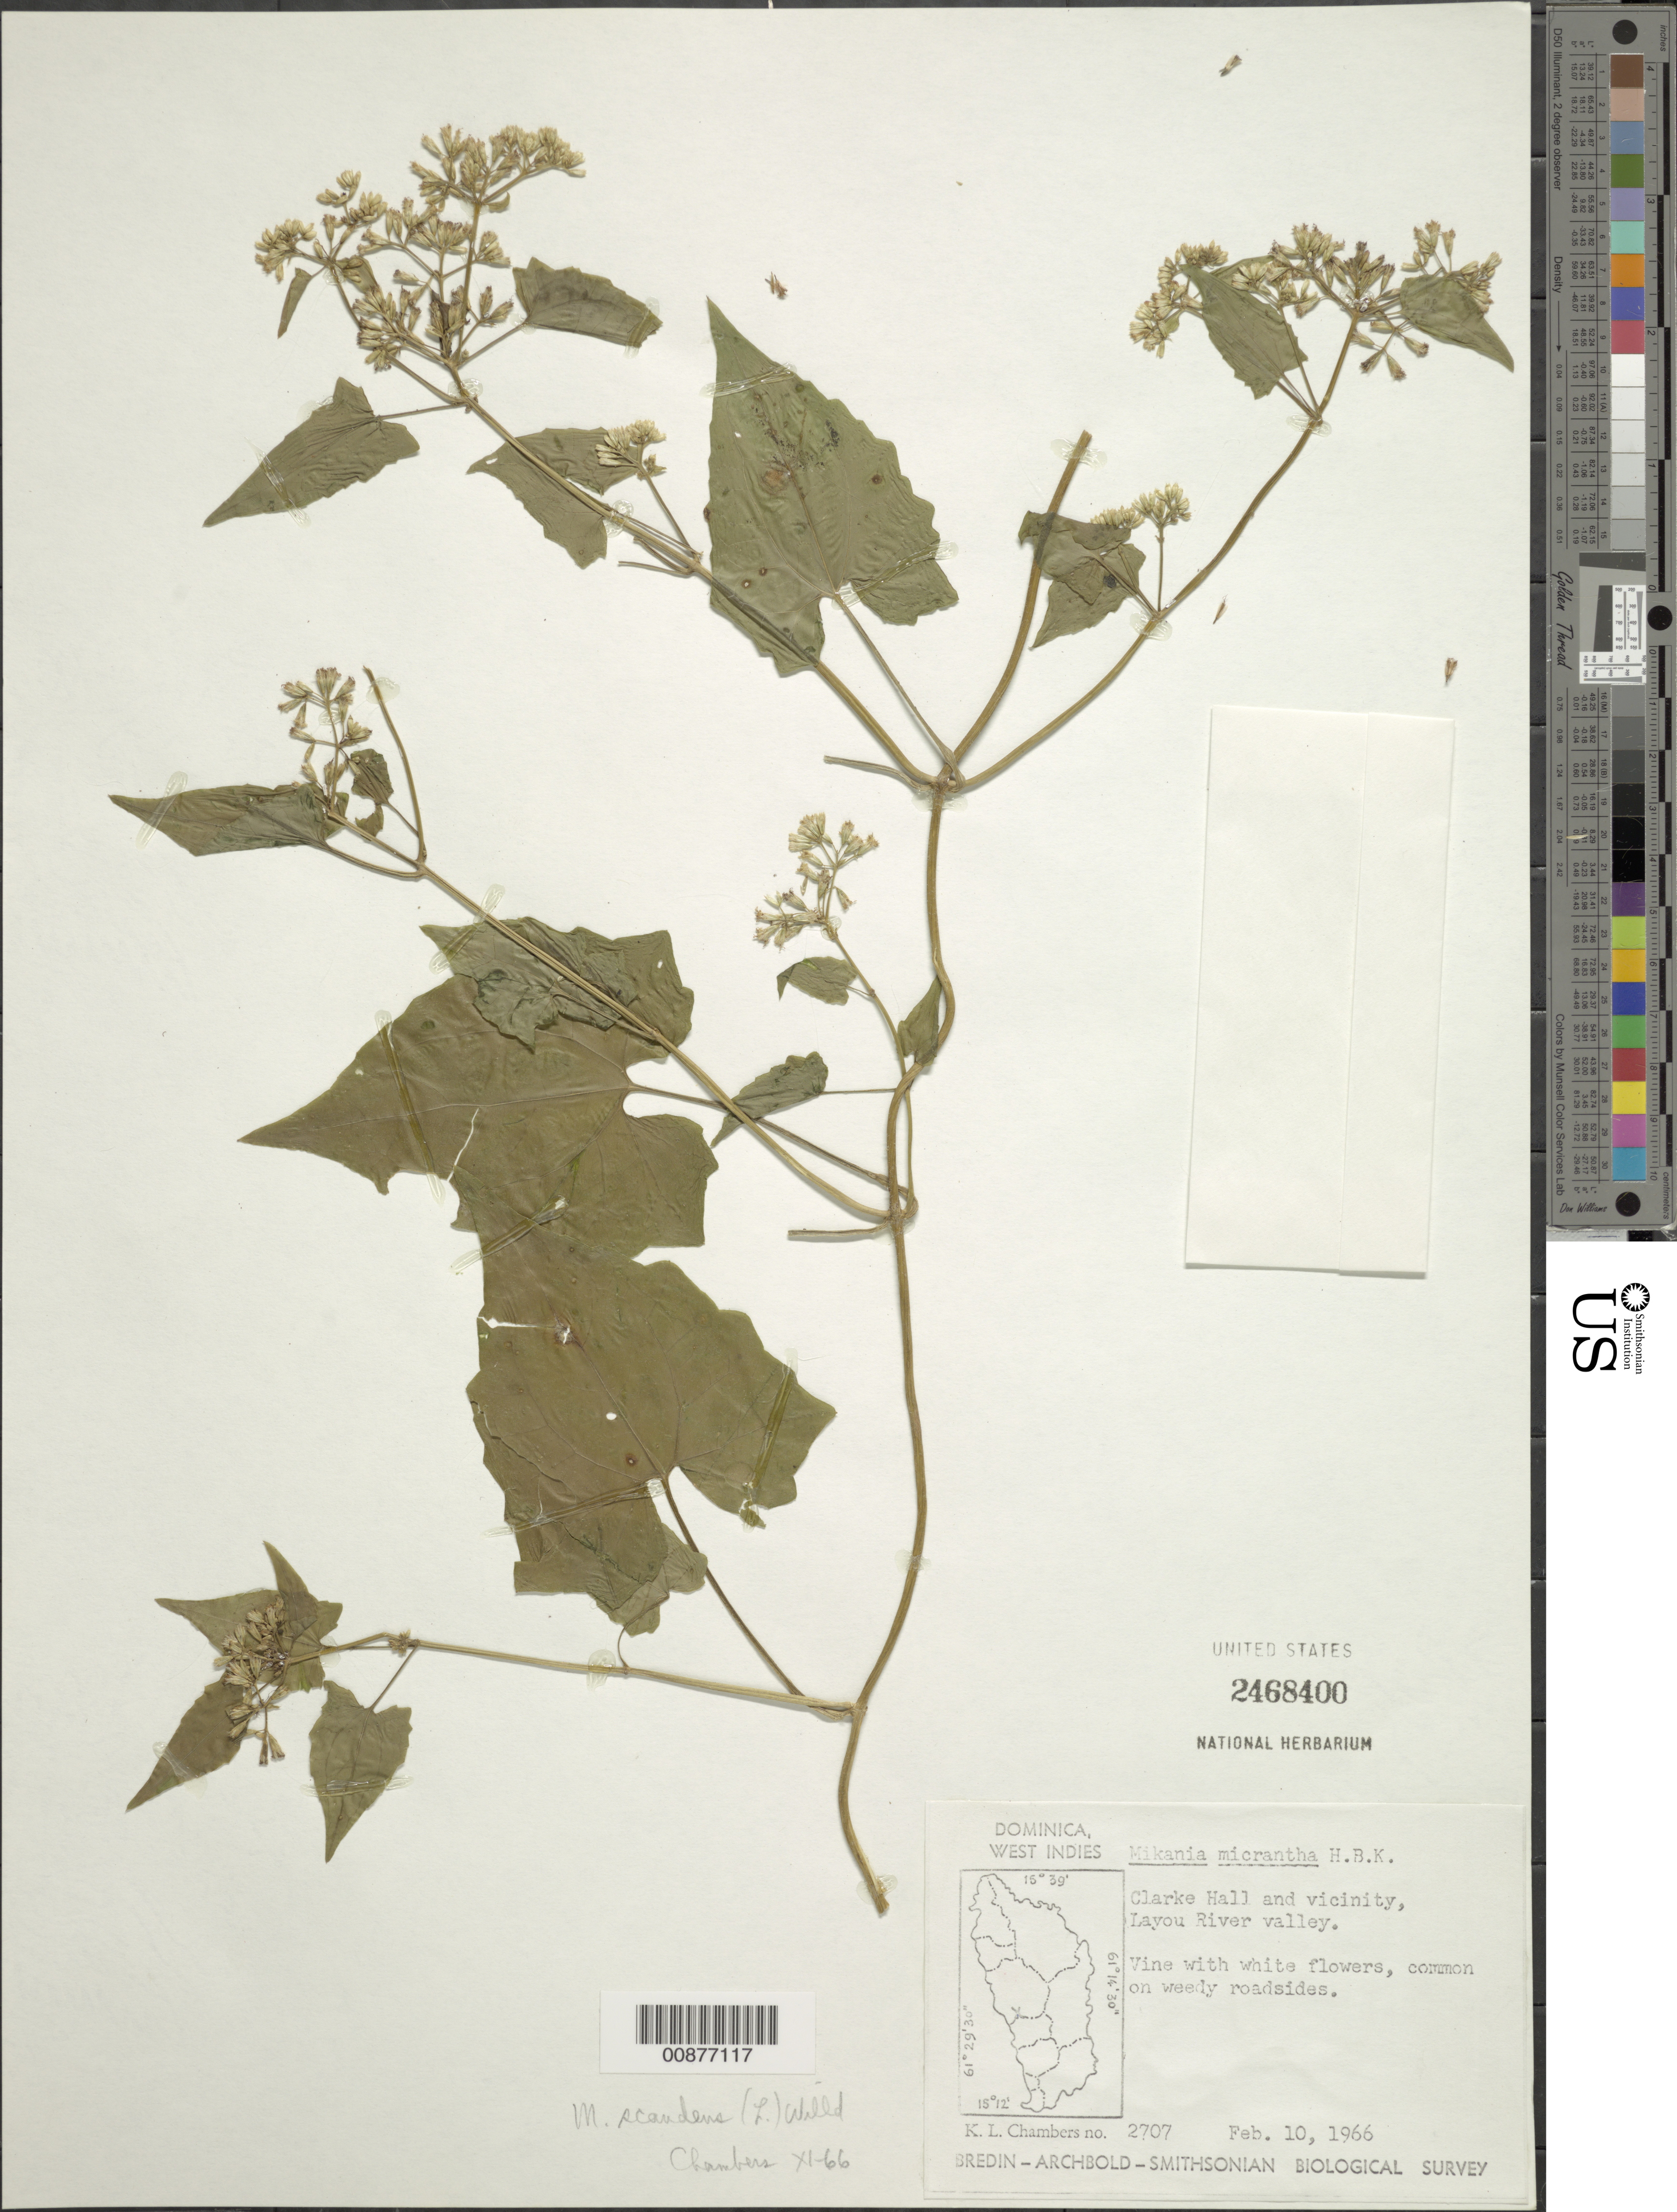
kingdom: Plantae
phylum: Tracheophyta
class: Magnoliopsida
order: Asterales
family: Asteraceae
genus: Mikania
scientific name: Mikania micrantha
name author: Kunth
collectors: K. L. Chambers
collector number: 2707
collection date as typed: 10 Feb 1966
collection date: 1966-02-10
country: Dominica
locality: Clarke Hall and vicinity, Layou River Valley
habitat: In valley, on weedy roadsides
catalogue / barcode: US 2568400